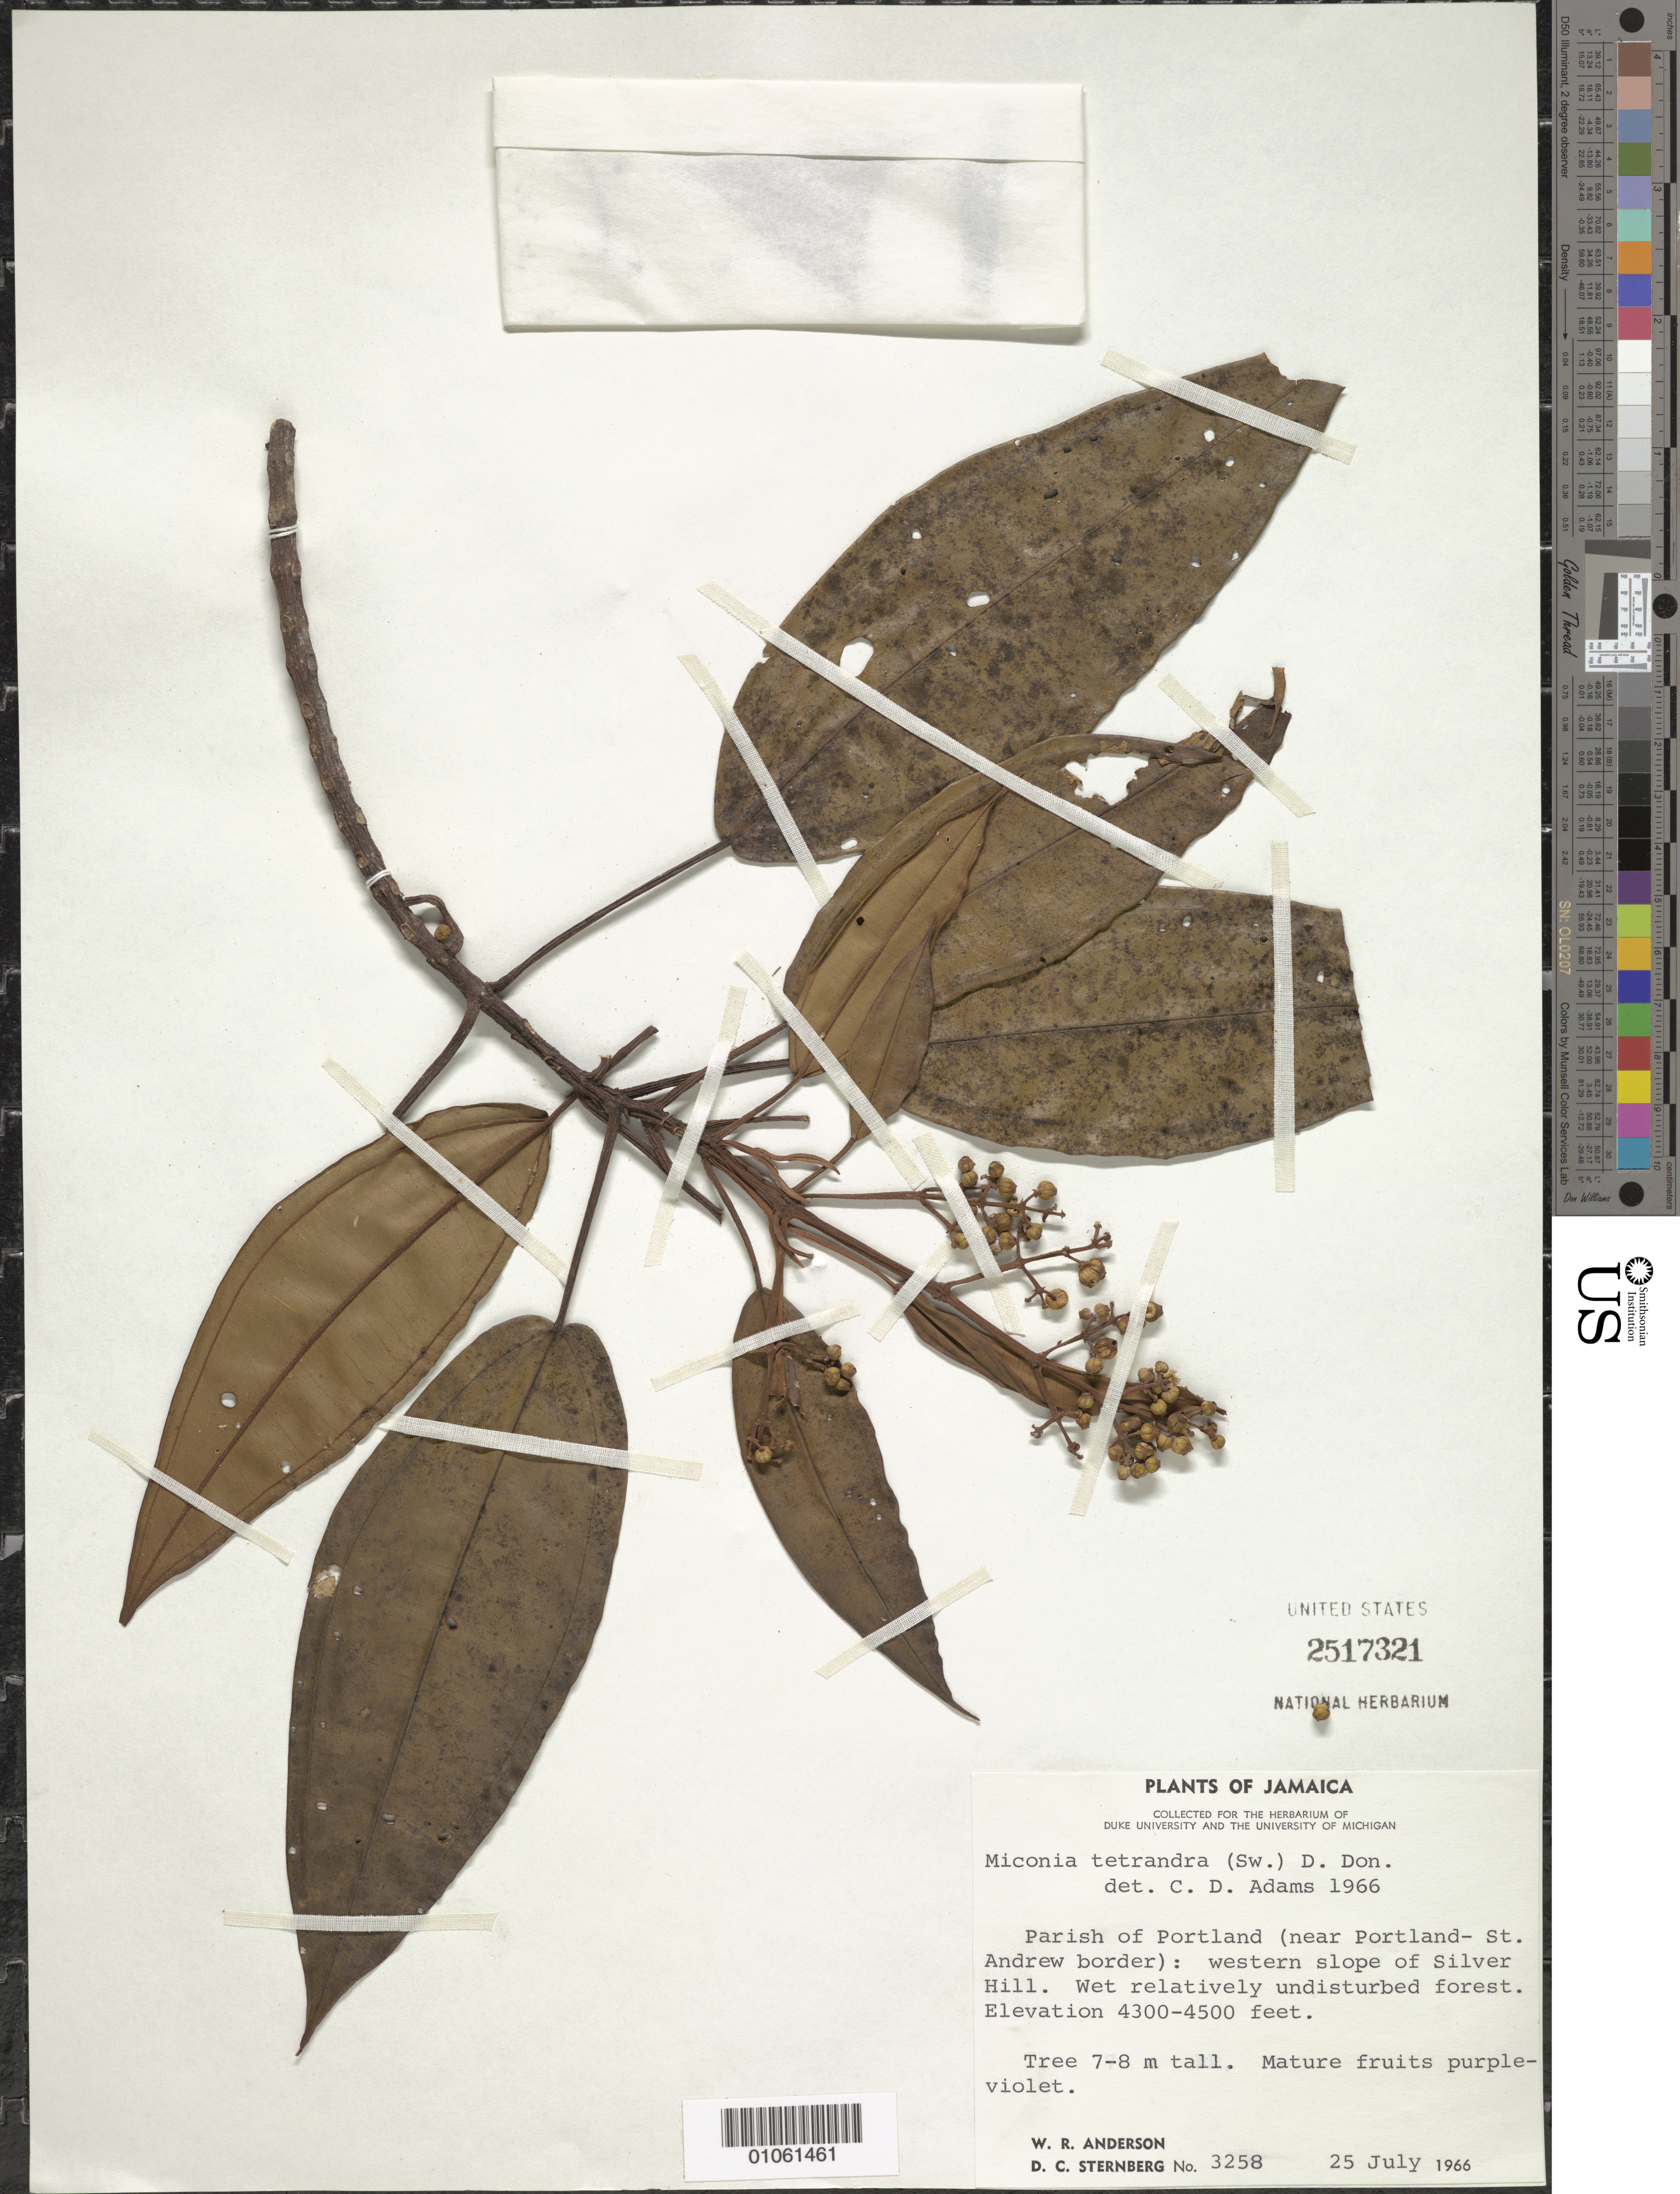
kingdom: Plantae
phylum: Tracheophyta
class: Magnoliopsida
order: Myrtales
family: Melastomataceae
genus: Miconia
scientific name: Miconia tetrandra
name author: (Sw.) D. Don ex G. Don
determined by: Adams, C. D.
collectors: W. R. Anderson & D. Sternberg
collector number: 3258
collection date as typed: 25 Jul 1966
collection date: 1966-07-25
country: Jamaica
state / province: Portland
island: Jamaica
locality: Silver Hill, W slope; near Portland-St. Andrew border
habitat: Wet relatively undisturbed forest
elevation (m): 1311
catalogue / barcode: US 2517321